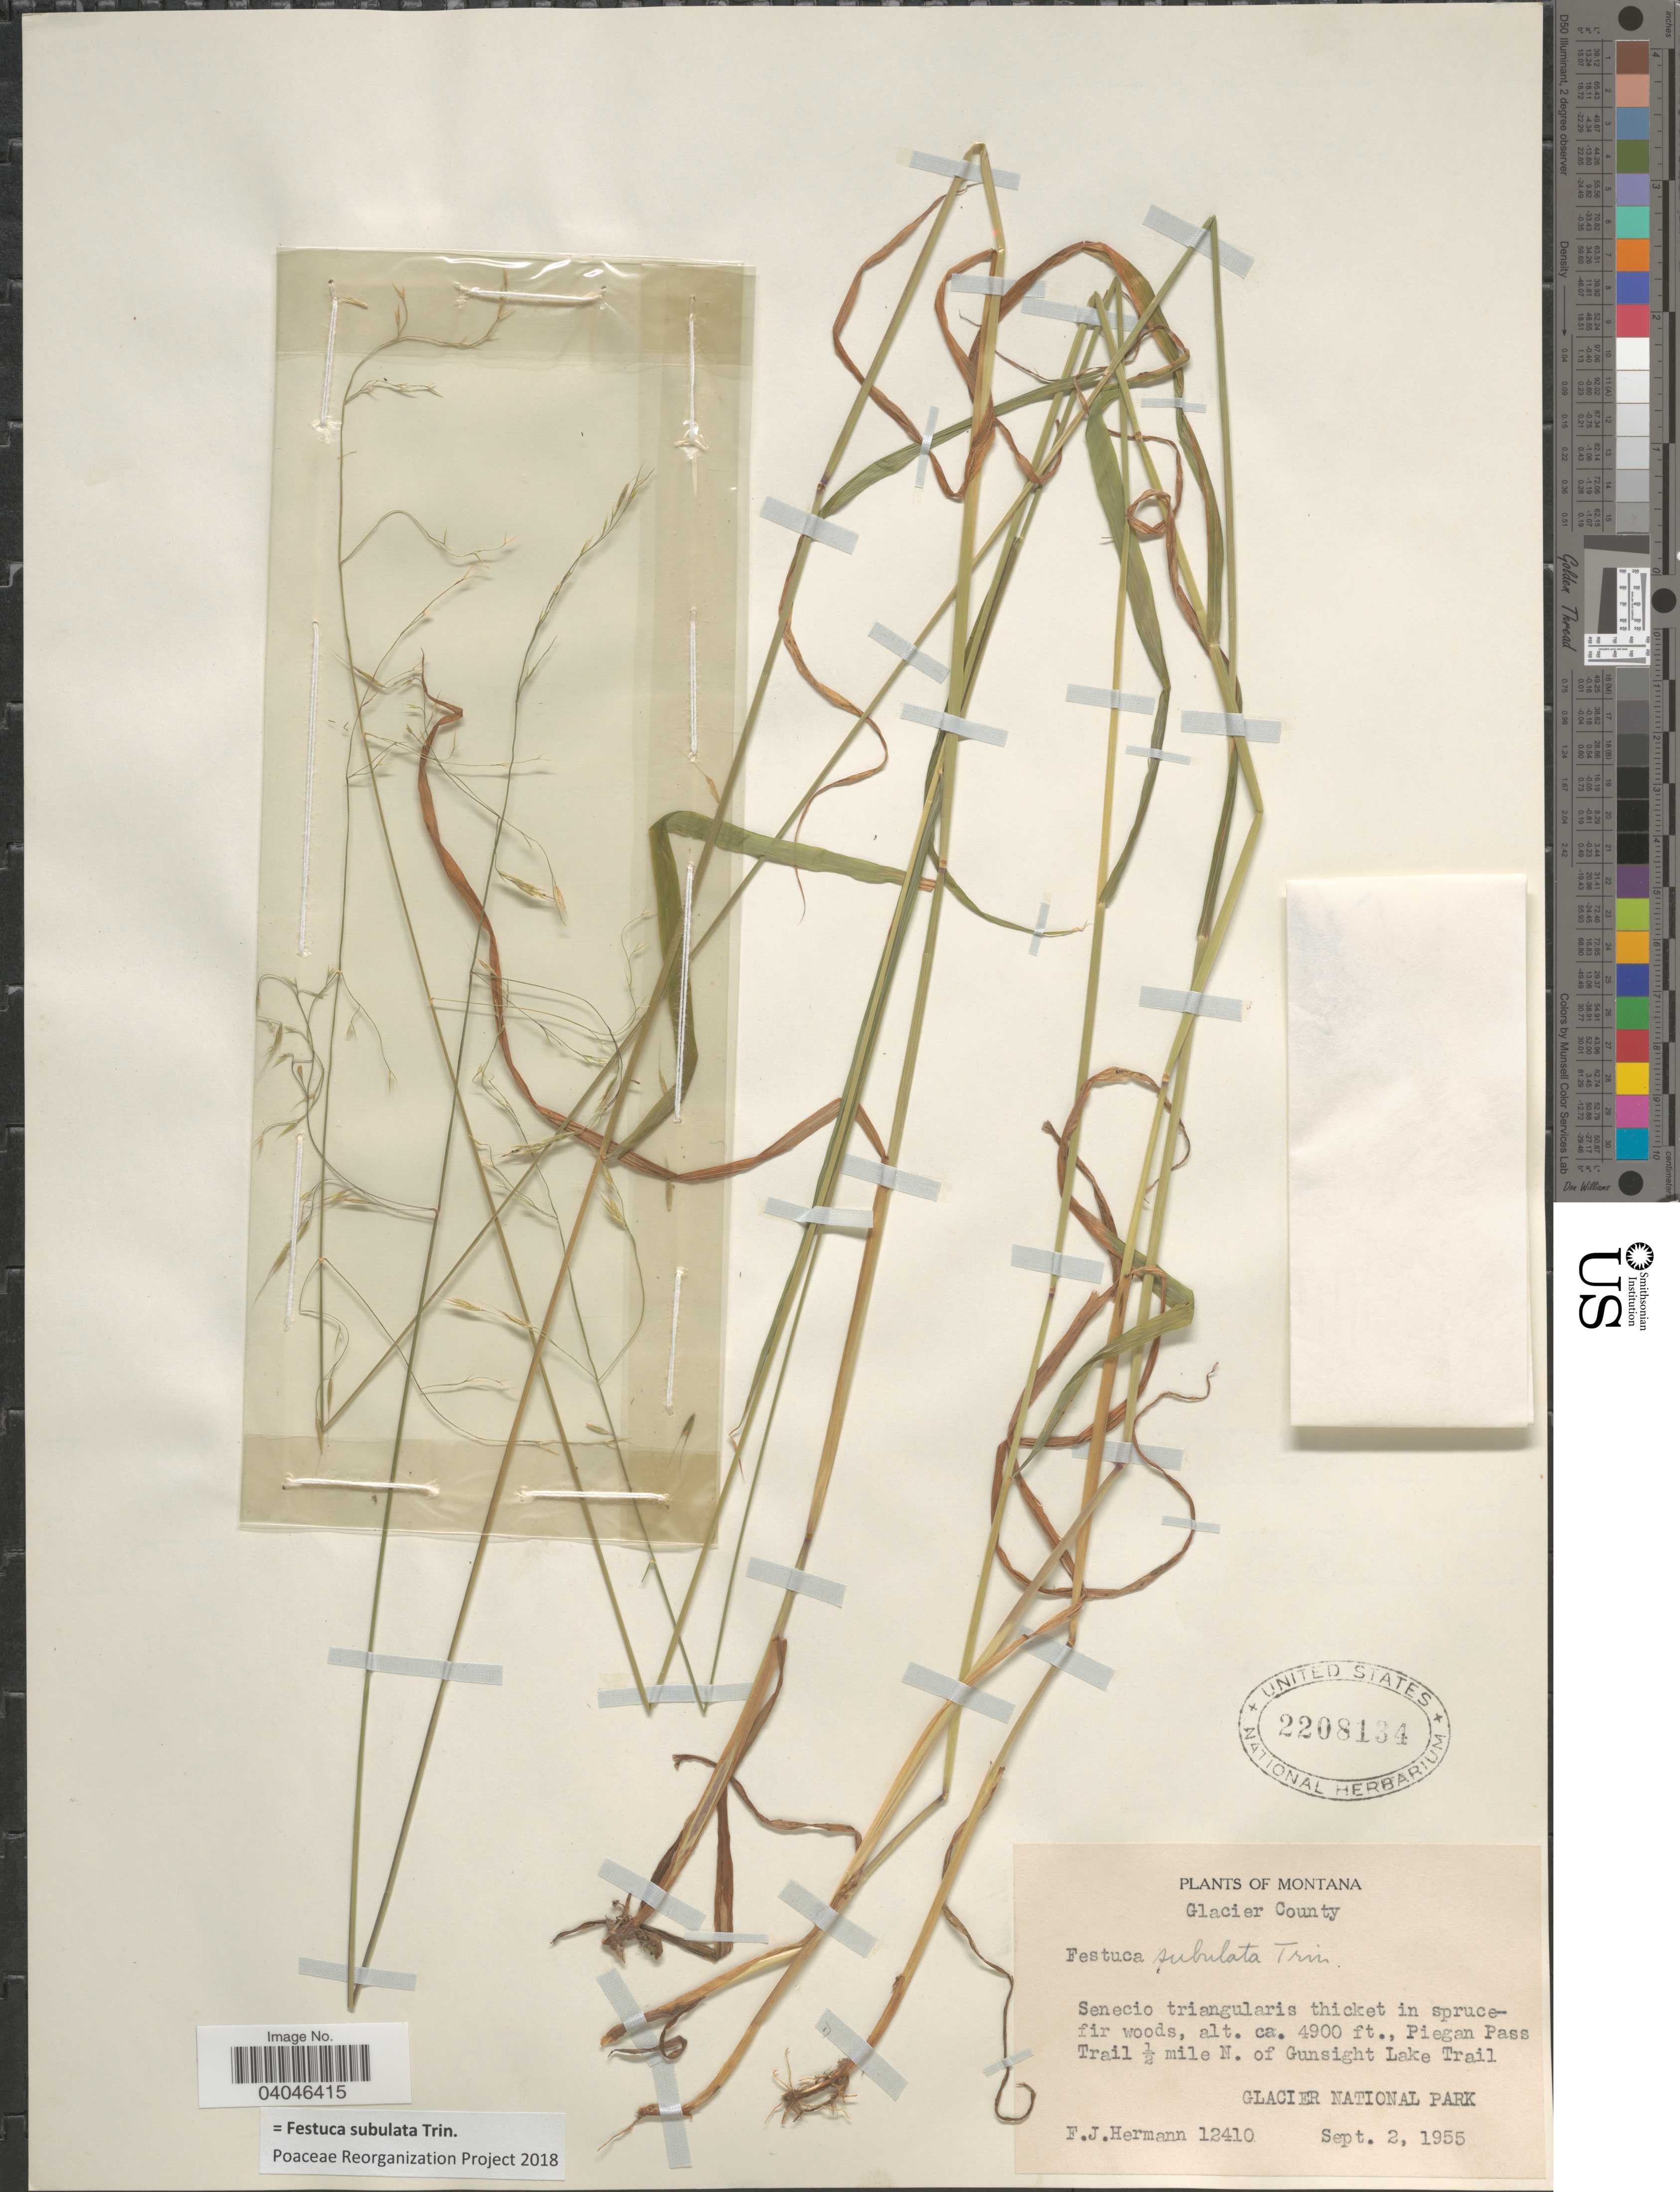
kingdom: Plantae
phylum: Tracheophyta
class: Liliopsida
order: Poales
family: Poaceae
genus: Festuca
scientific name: Festuca subulata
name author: Trin.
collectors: F. J. Hermann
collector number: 12410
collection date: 1955-09-02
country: United States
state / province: Montana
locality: Glacier County. Piegan Pass Trail ½ mile N. of Gunsight Lake Trail. Glacier National Park.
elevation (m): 1494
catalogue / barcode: US 2208134